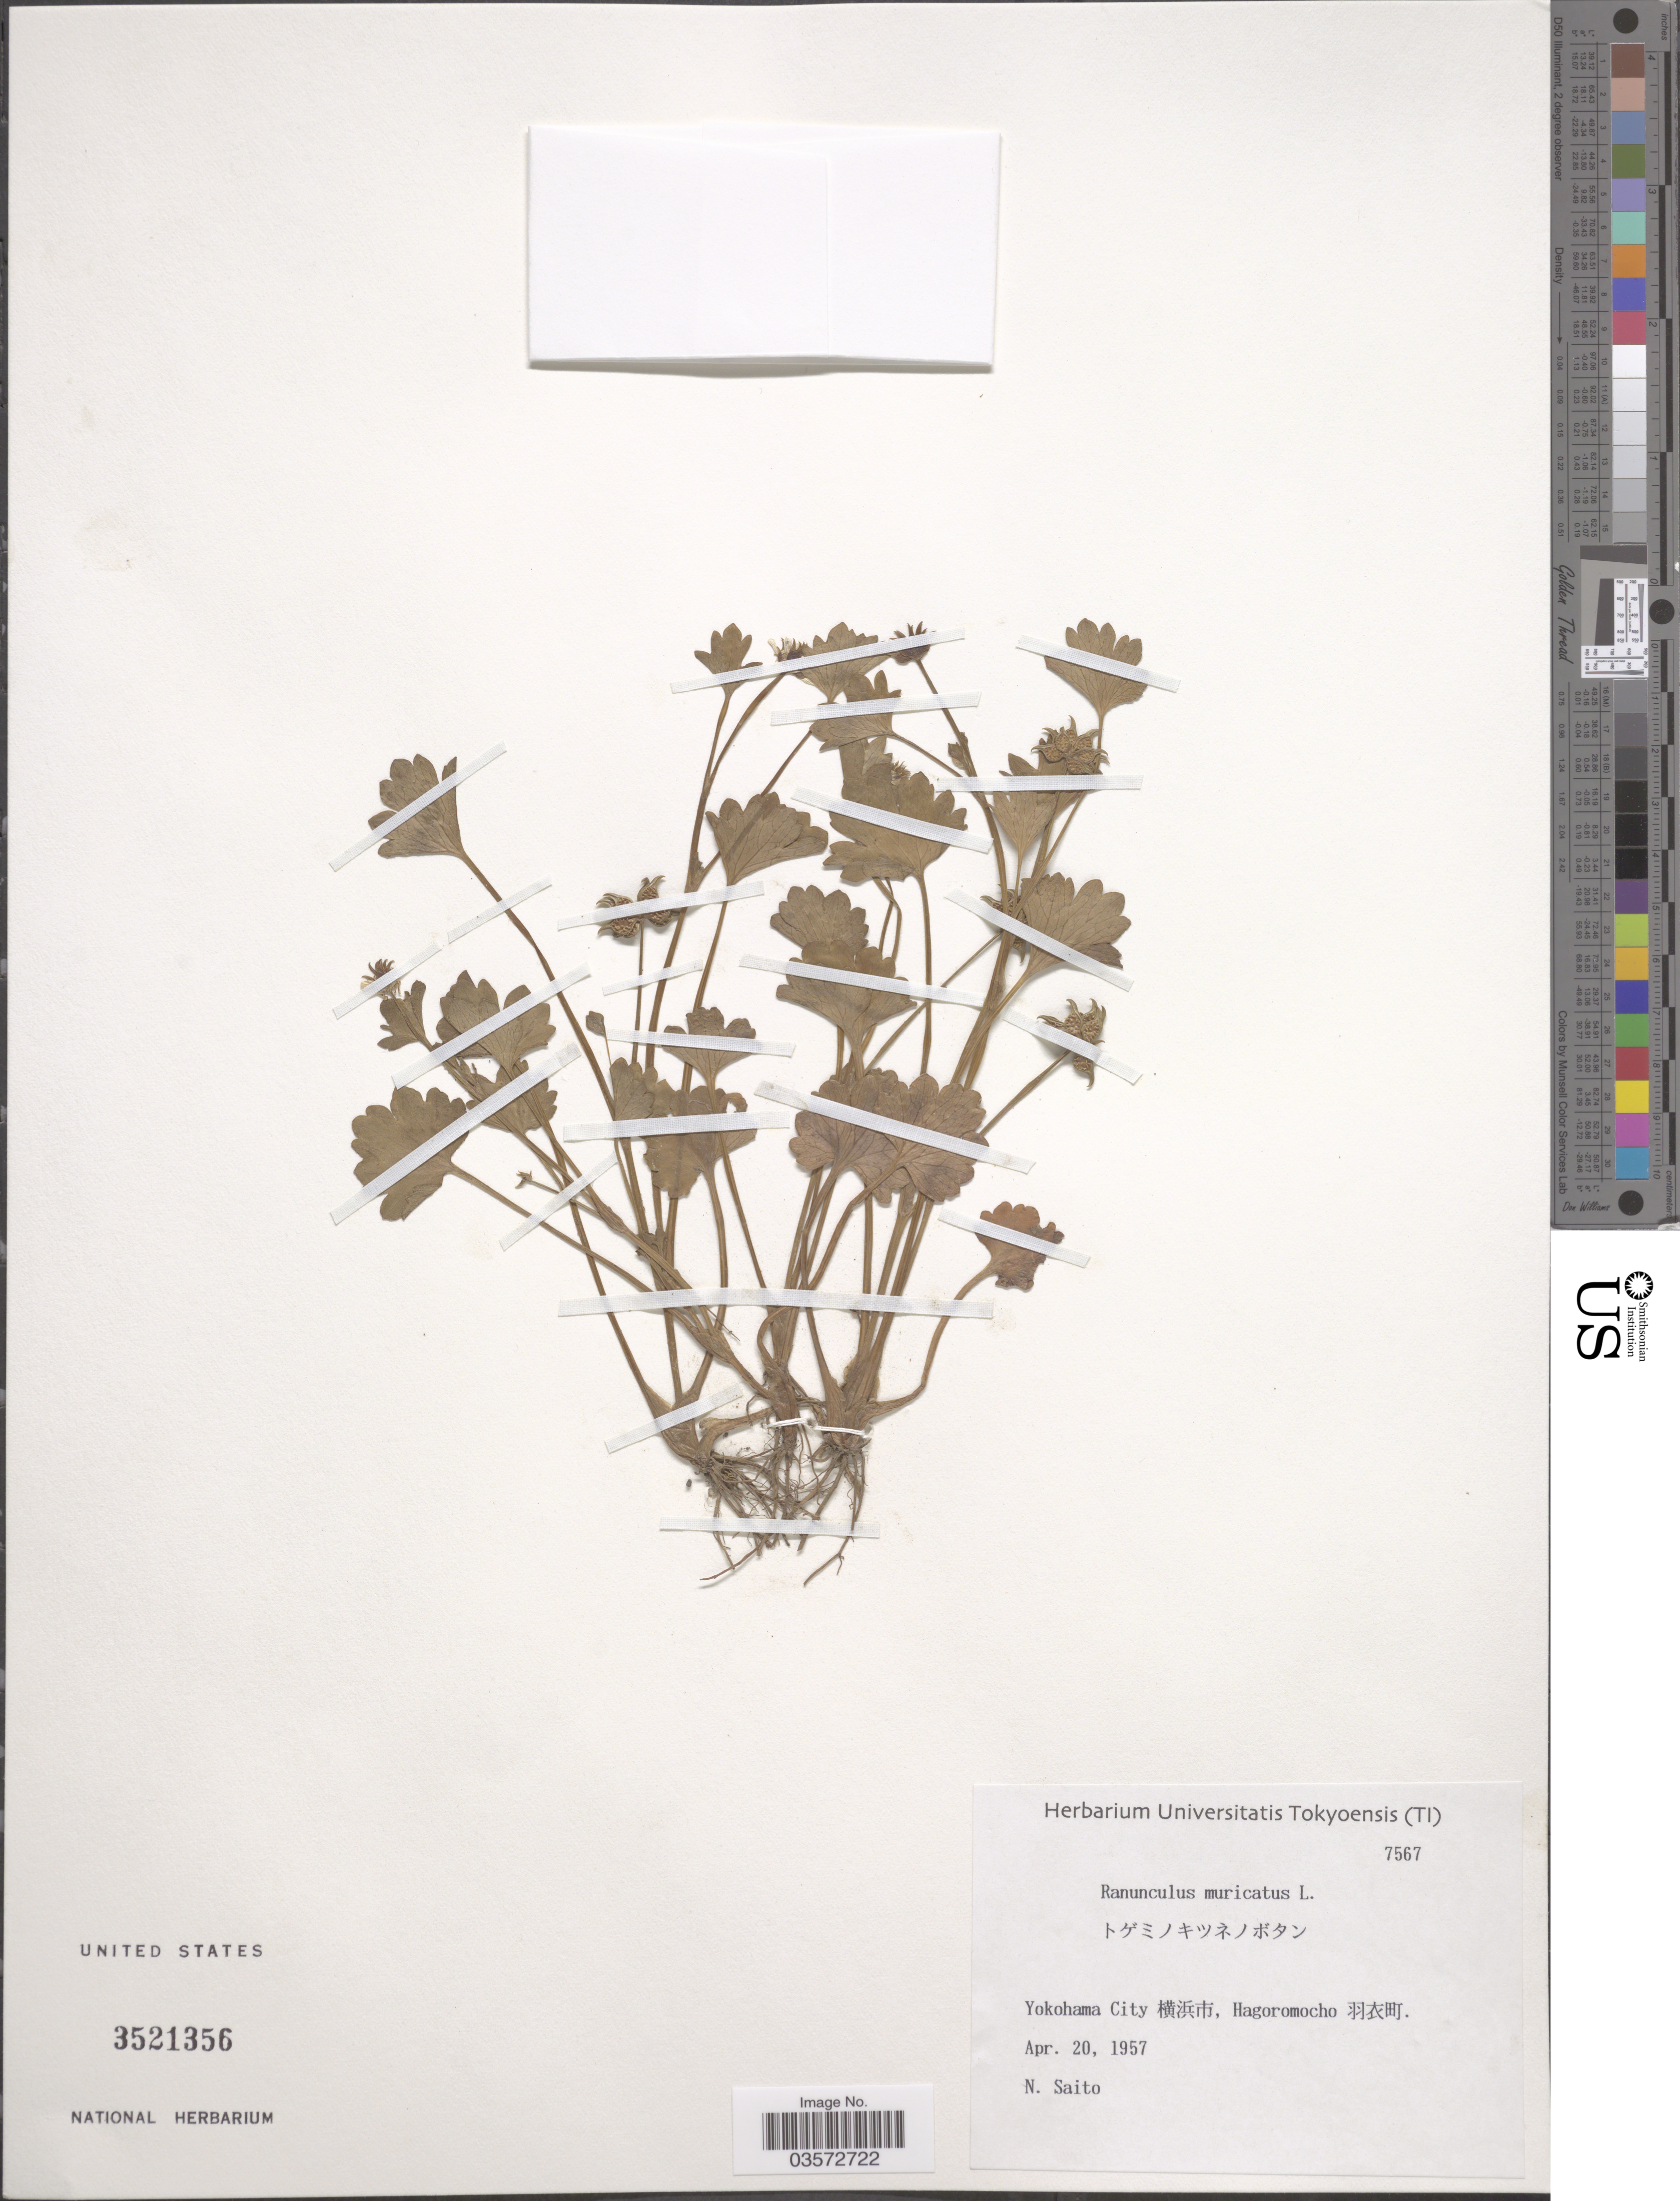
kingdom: Plantae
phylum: Tracheophyta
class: Magnoliopsida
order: Ranunculales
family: Ranunculaceae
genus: Ranunculus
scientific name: Ranunculus muricatus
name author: L.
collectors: N. Saito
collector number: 7567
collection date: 1957-04-20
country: Japan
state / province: Tokyo, Federal City of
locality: Yokohama City, Hagoromocho.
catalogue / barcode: US 3521256